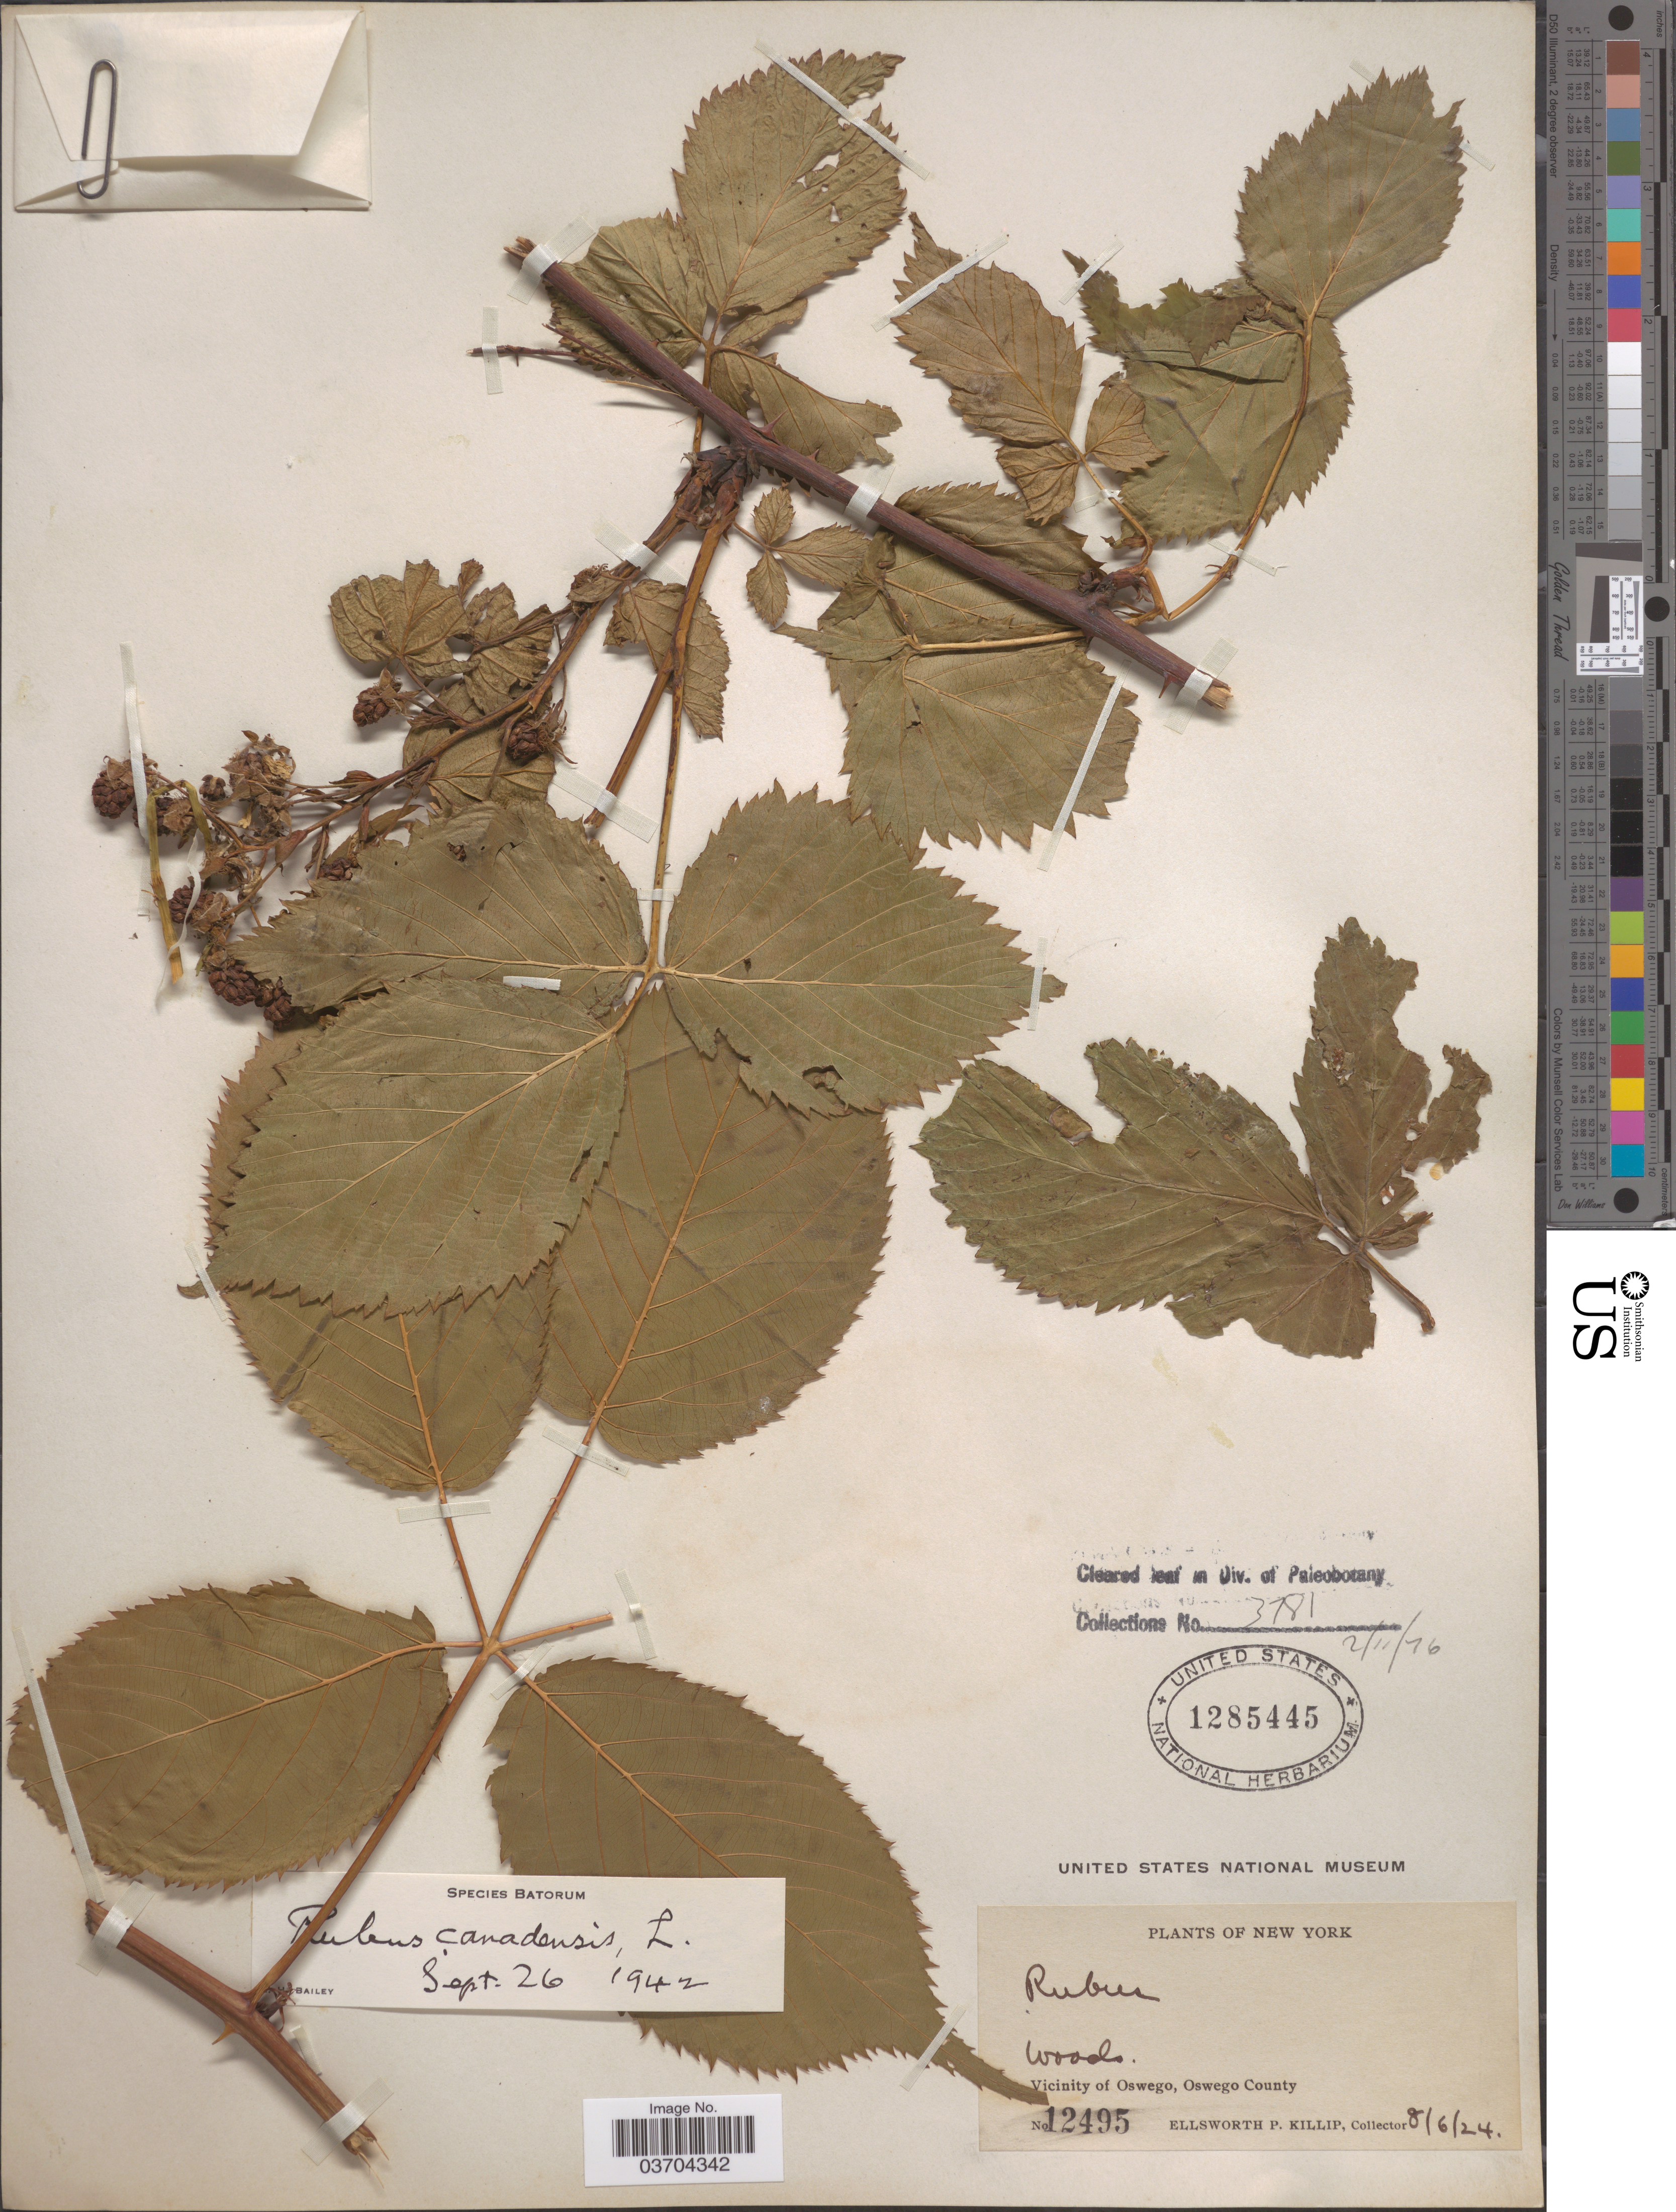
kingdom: Plantae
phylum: Tracheophyta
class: Magnoliopsida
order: Rosales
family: Rosaceae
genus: Rubus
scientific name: Rubus canadensis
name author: L.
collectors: E. P. Killip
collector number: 12495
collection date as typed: Transcribed d/m/y: 6/8/24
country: United States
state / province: New York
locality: Vicinity of Oswego, Oswego County.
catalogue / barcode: US 1285445